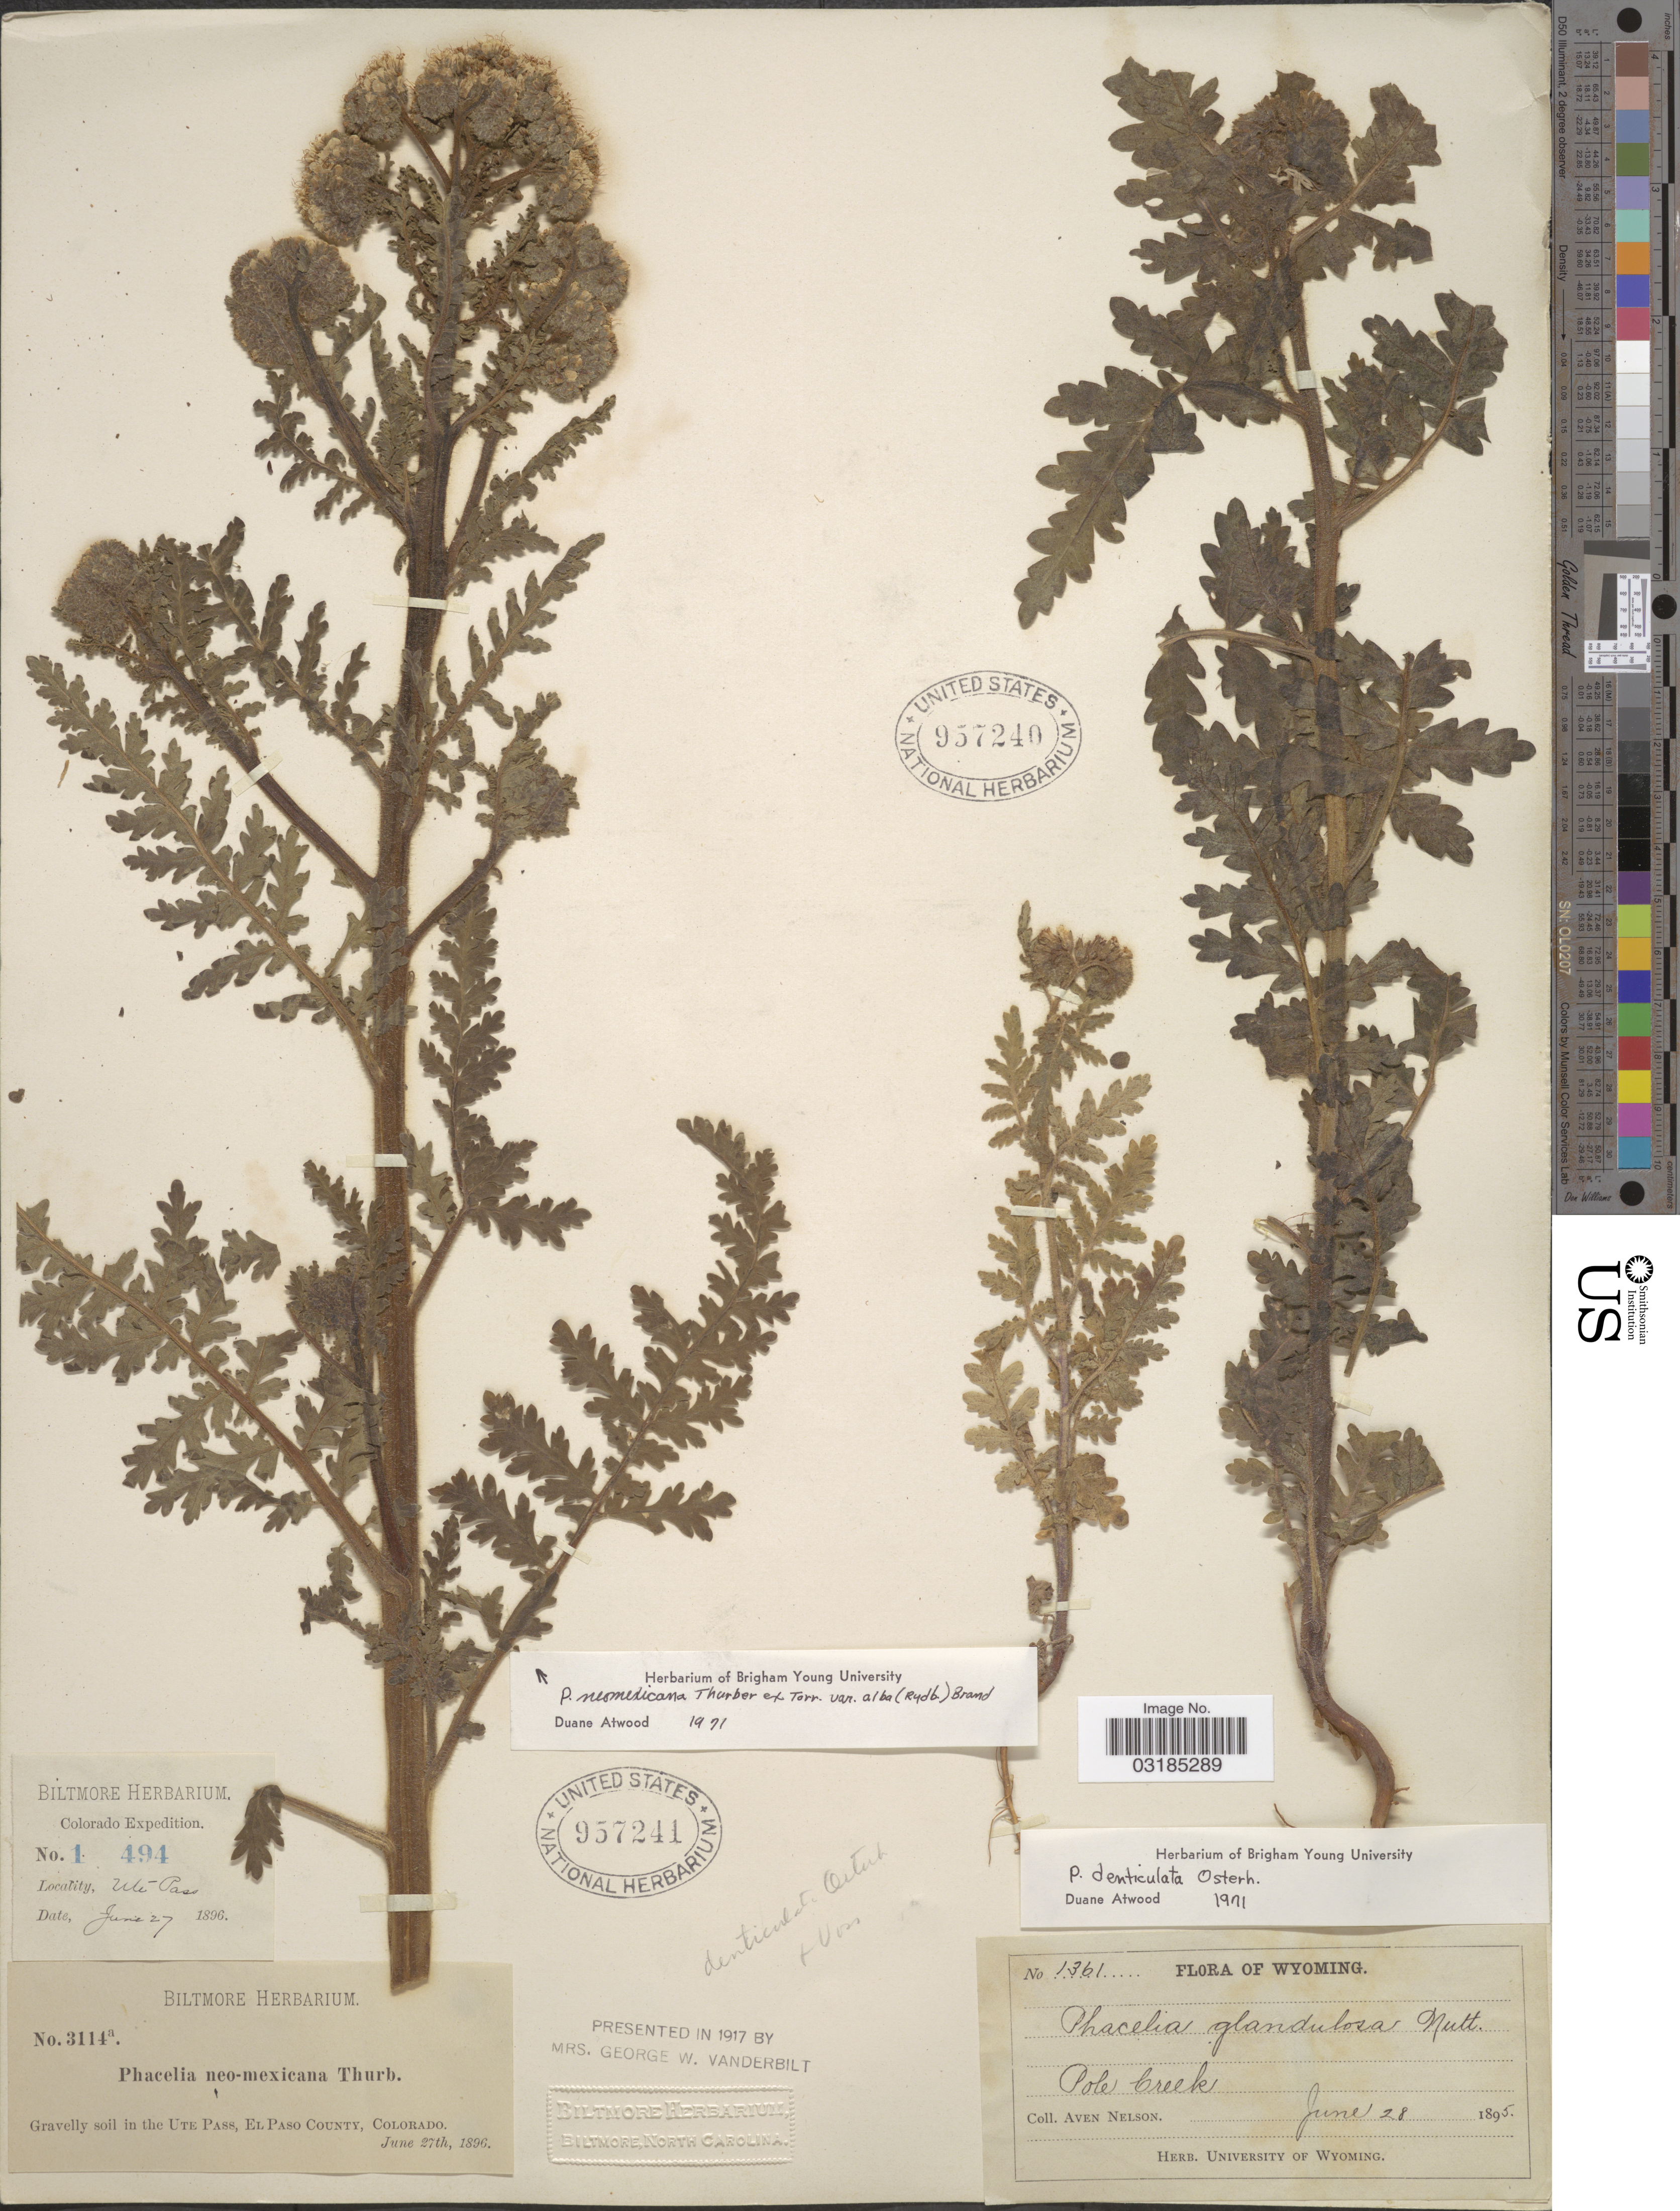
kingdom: Plantae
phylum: Tracheophyta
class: Magnoliopsida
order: Boraginales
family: Hydrophyllaceae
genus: Phacelia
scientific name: Phacelia denticulata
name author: Osterh.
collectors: ex herb. Biltmore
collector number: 3114a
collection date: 1896-06-27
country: United States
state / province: Colorado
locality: In the Ute Pass, El Paso County.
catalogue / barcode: US 957241